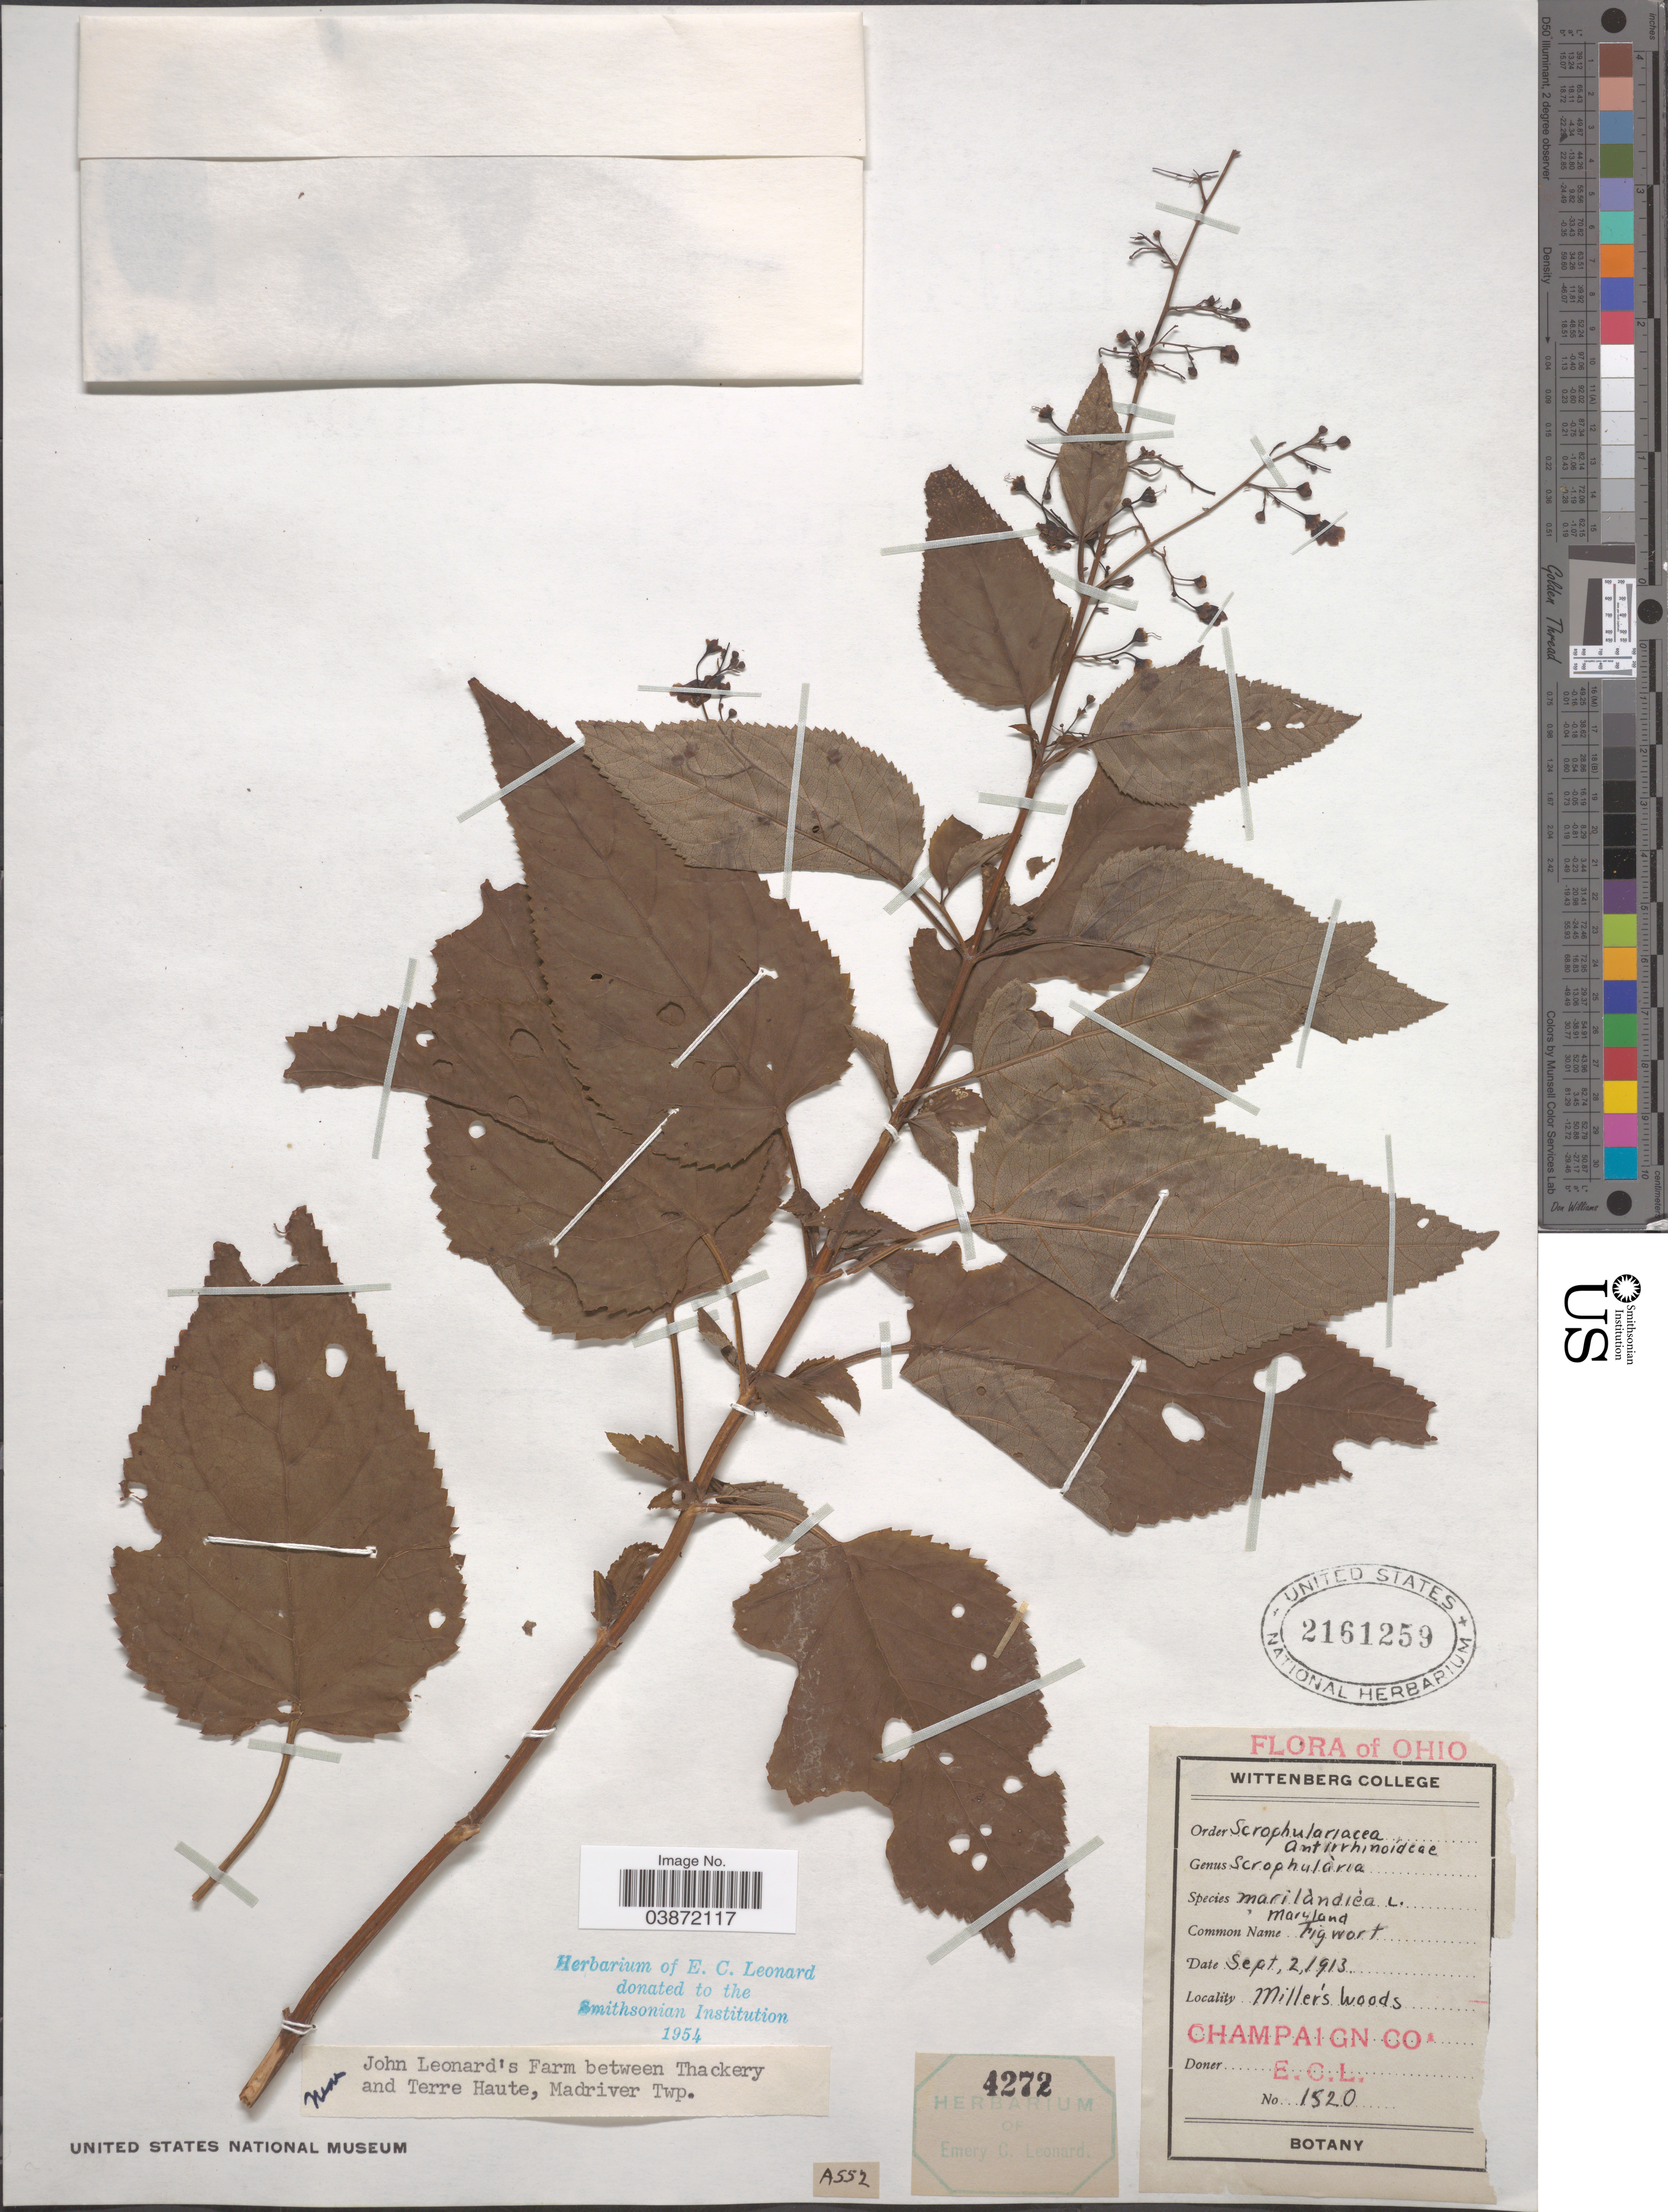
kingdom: Plantae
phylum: Tracheophyta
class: Magnoliopsida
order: Lamiales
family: Scrophulariaceae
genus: Scrophularia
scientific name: Scrophularia marilandica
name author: L.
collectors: E. C. Leonard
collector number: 1520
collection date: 1913-09-02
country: United States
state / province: Ohio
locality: Miller's Woods. Champaign Co. John Leonard's Farm between Thackery and Terre Haute, Madriver Twp.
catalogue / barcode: US 2161259